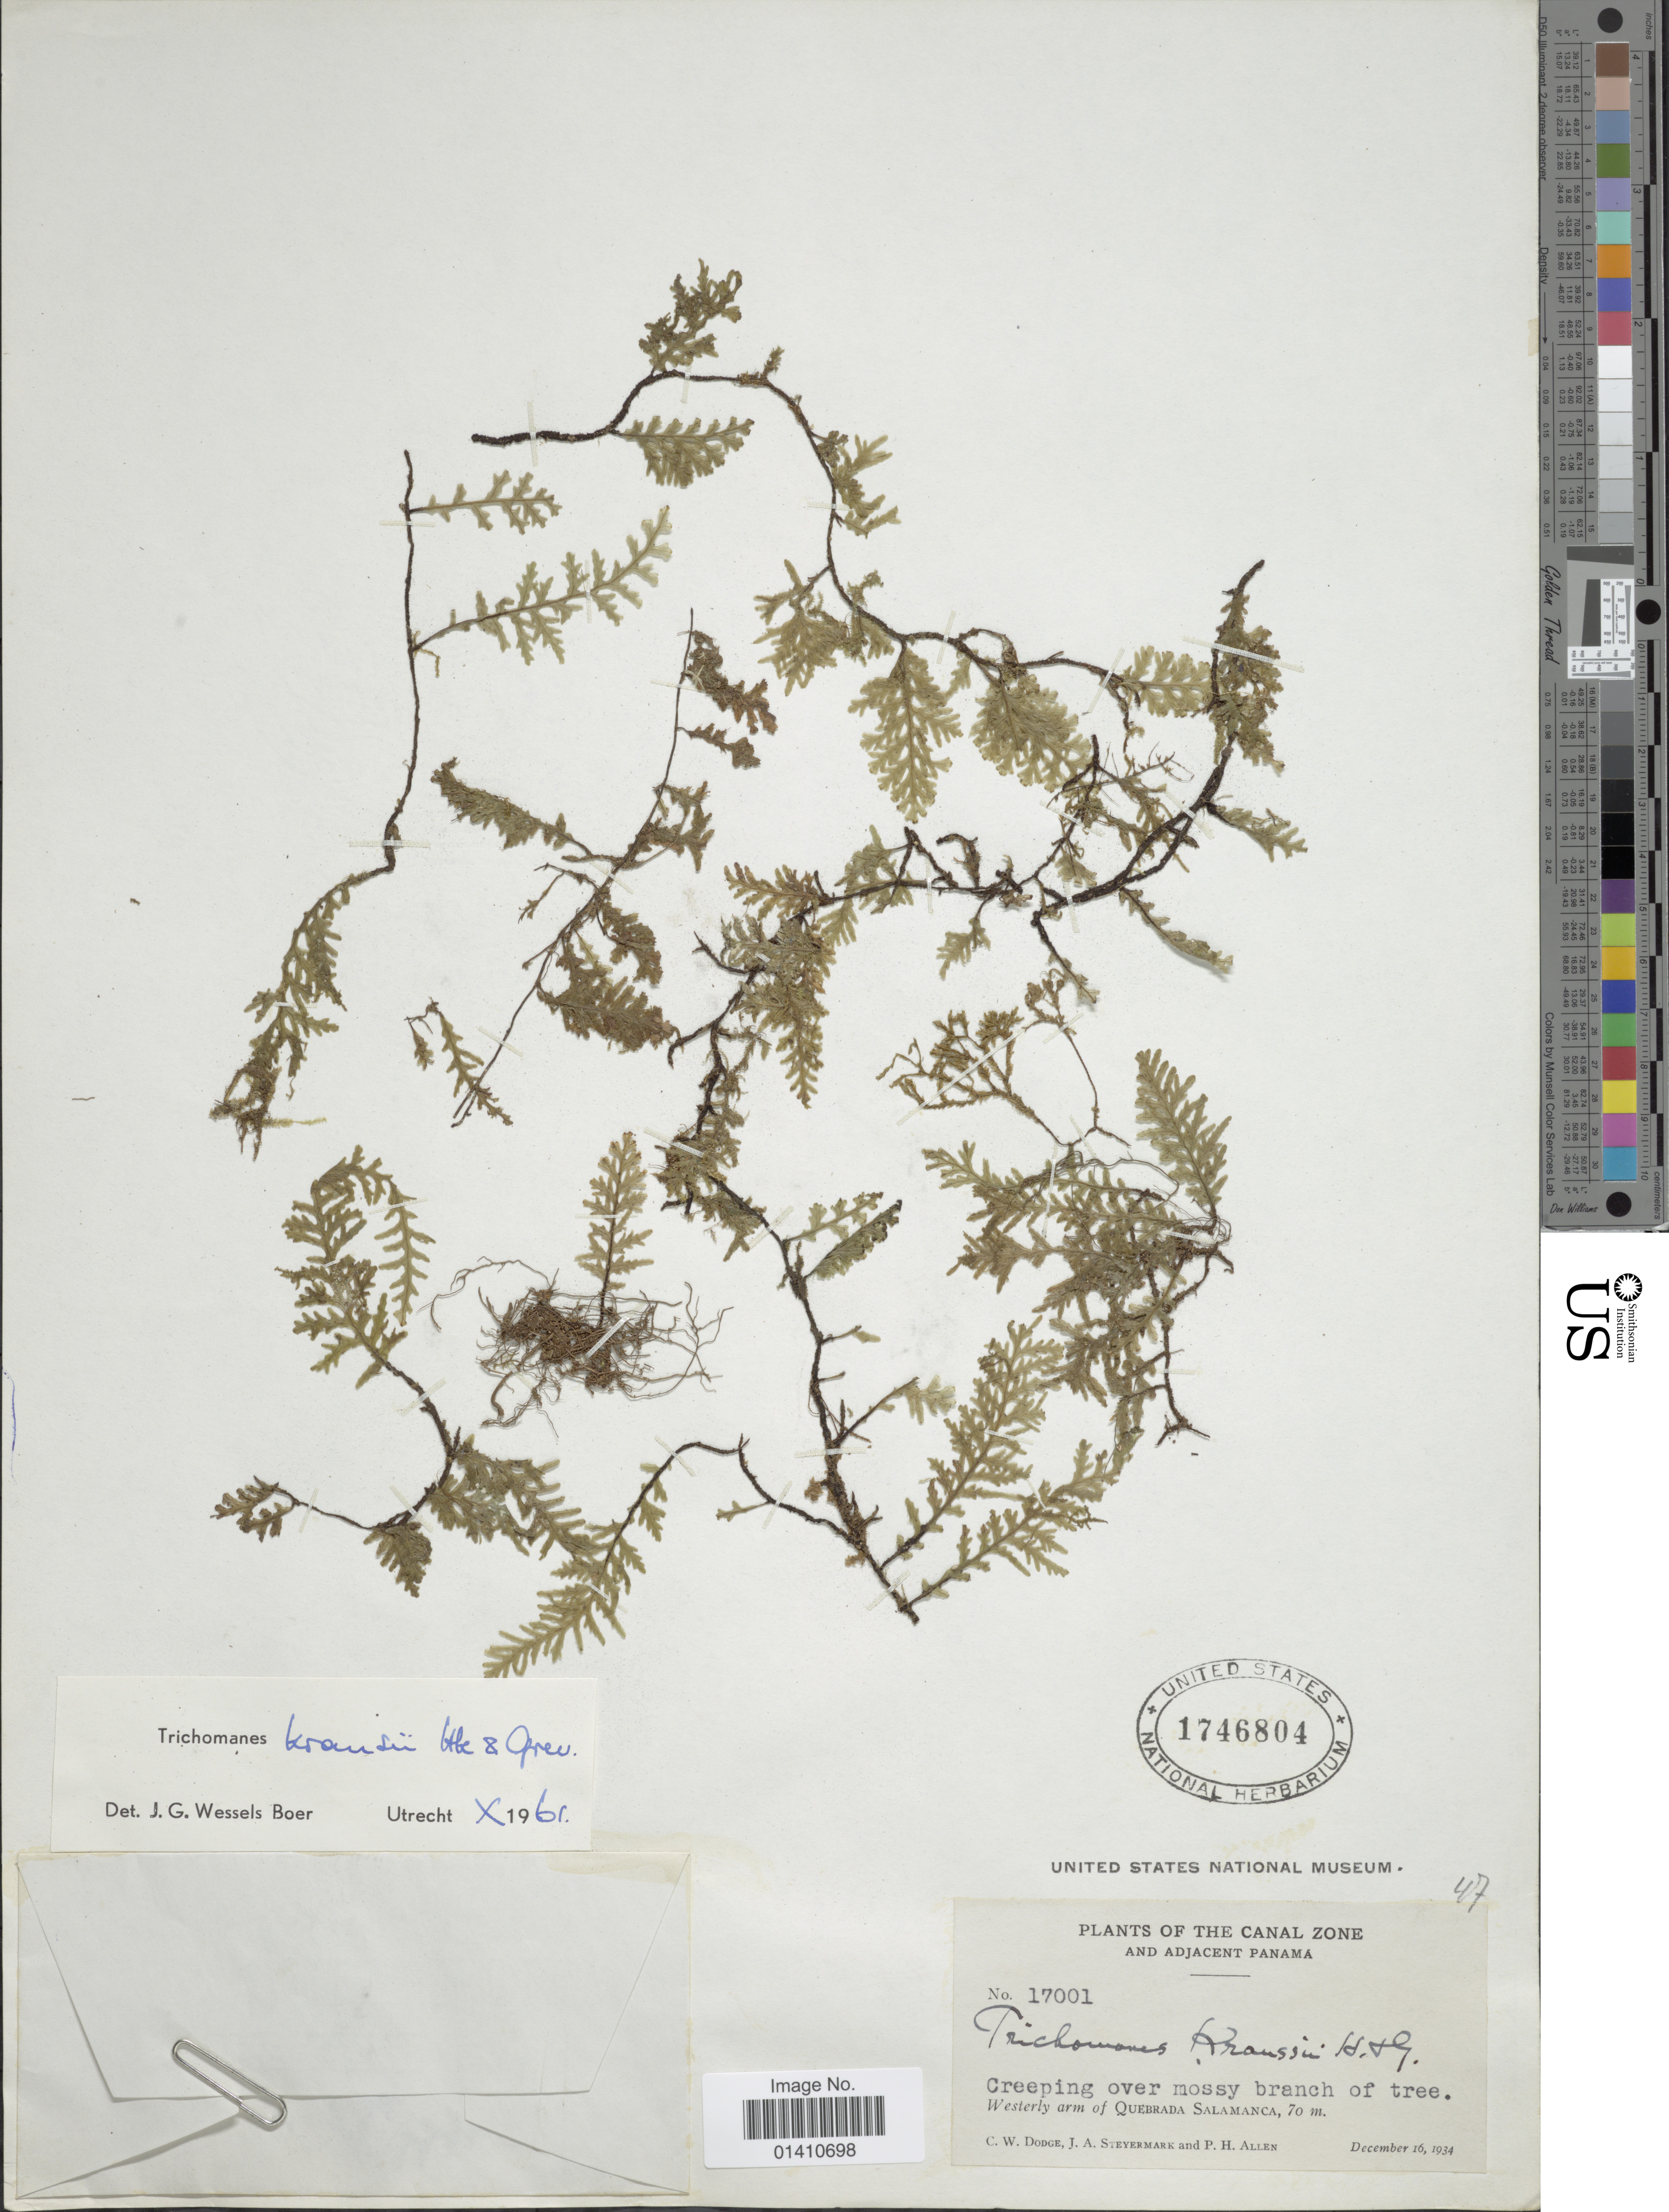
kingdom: Plantae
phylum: Tracheophyta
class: Polypodiopsida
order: Hymenophyllales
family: Hymenophyllaceae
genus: Didymoglossum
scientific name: Didymoglossum kraussii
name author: (Hook. & Grev.) C. Presl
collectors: C. Dodge, J. Steyermark & P. H. Allen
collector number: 17001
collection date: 1934-12-16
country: Panama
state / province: Panamá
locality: Creeping over mossy branch of tre. Westerly arm of Quebrada Salamanca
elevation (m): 70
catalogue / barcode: US 1746804